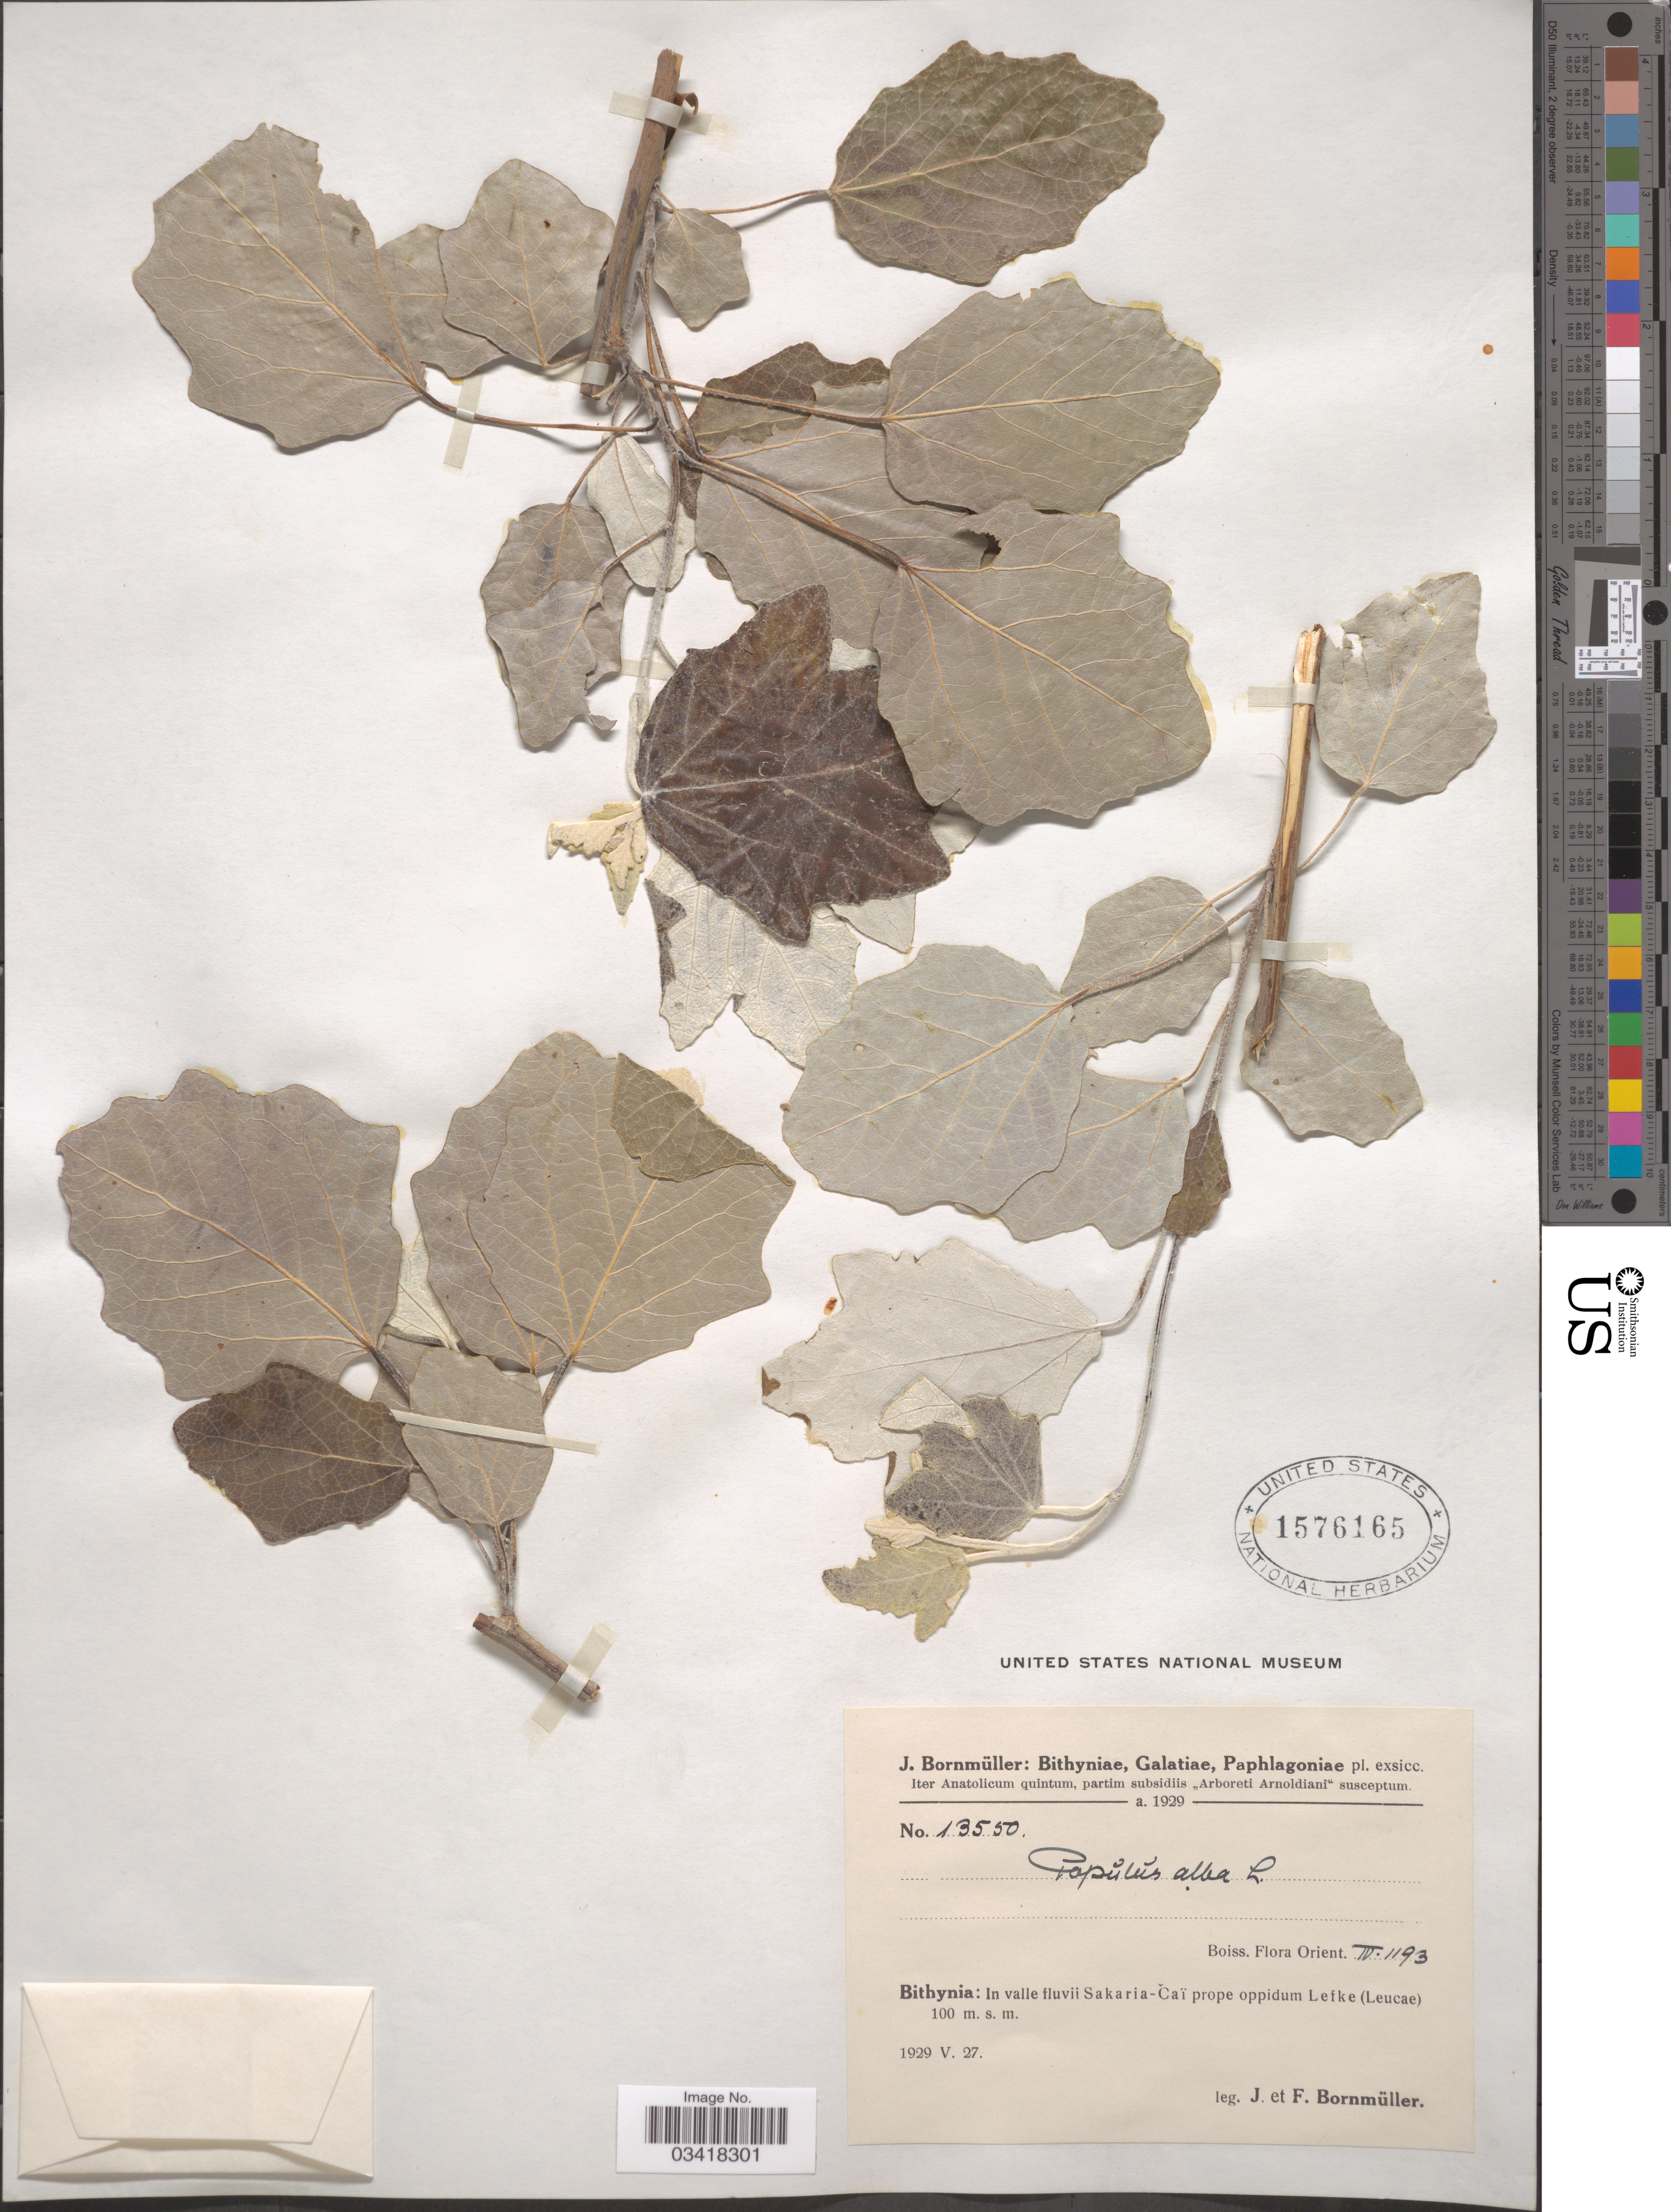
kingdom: Plantae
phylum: Tracheophyta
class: Magnoliopsida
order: Malpighiales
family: Salicaceae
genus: Populus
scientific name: Populus alba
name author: L.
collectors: J. Bornmüller & F. Bornmüller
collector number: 13550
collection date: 1929-05-27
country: Turkey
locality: Bithynia: In valle fluvii Sakaria-Caï prope oppidum Lefke (Leucae).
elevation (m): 100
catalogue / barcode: US 1576165